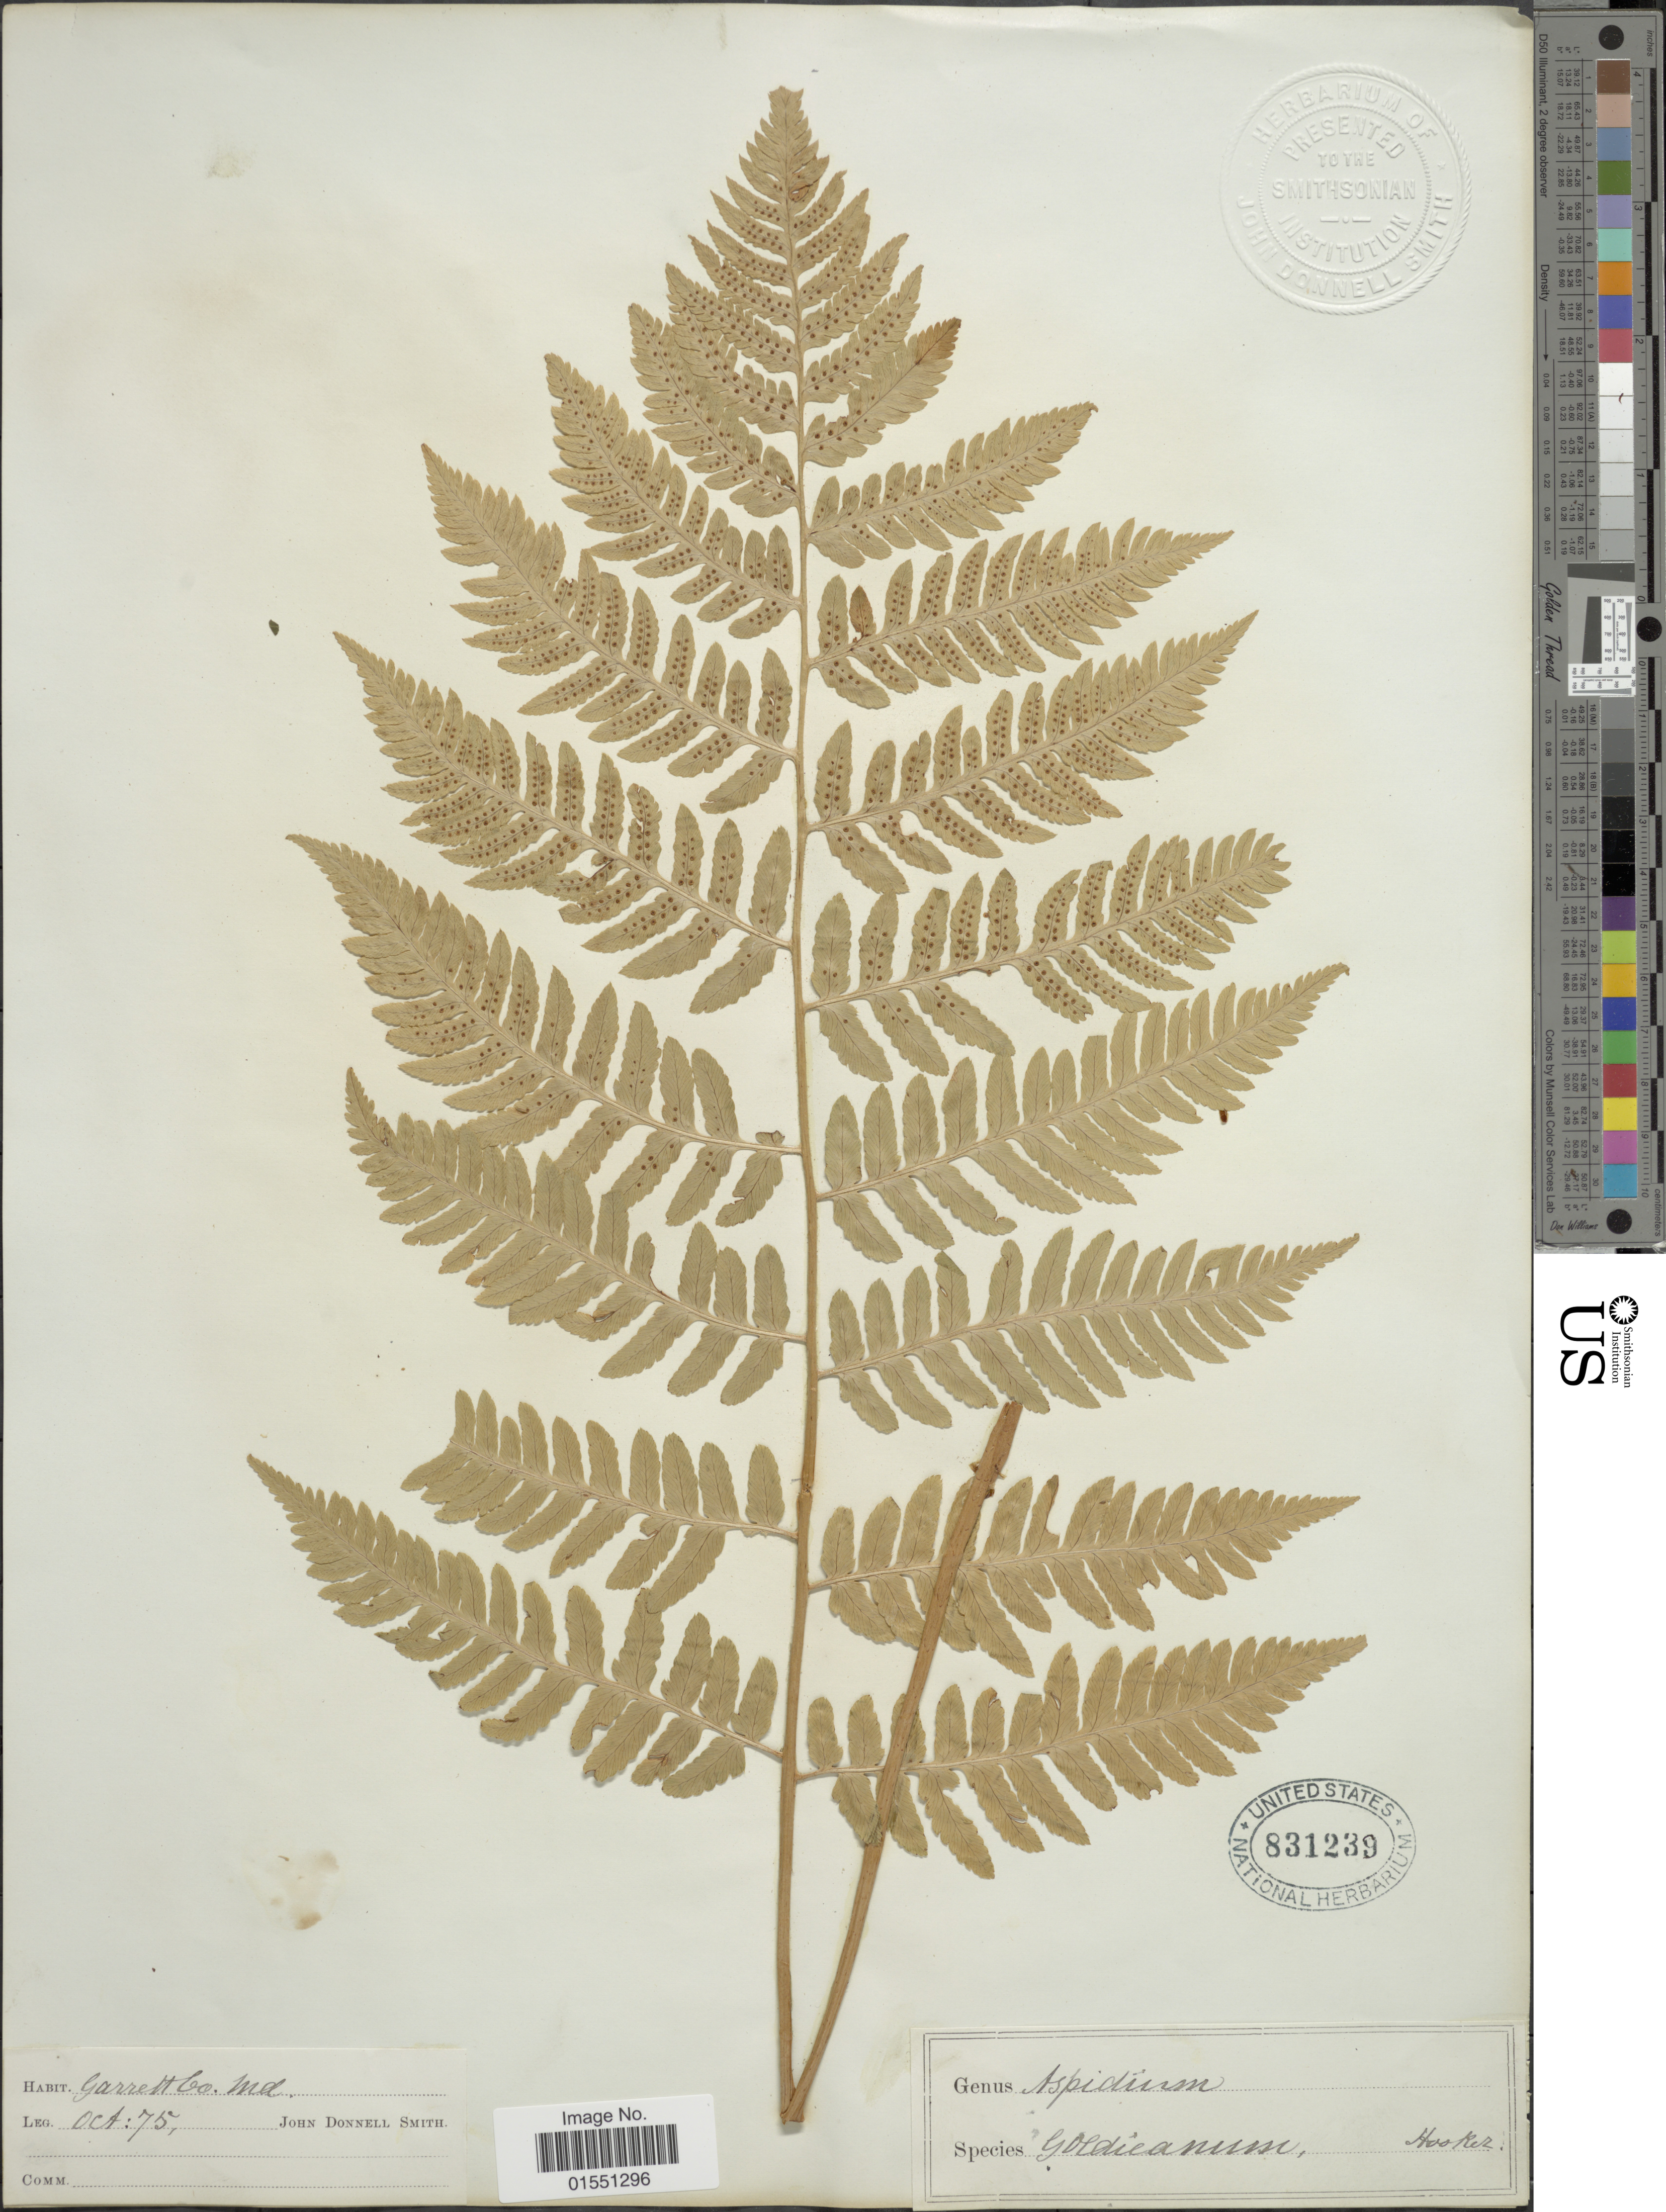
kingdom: Plantae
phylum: Tracheophyta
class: Polypodiopsida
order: Polypodiales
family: Dryopteridaceae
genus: Dryopteris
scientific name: Dryopteris goldiana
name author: (Hook. ex Goldie) A. Gray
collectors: J. Donnell Smith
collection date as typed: Transcribed d/m/y: /10/75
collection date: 1875-10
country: United States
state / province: Maryland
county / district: Garrett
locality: Garrett Co.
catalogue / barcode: US 831239